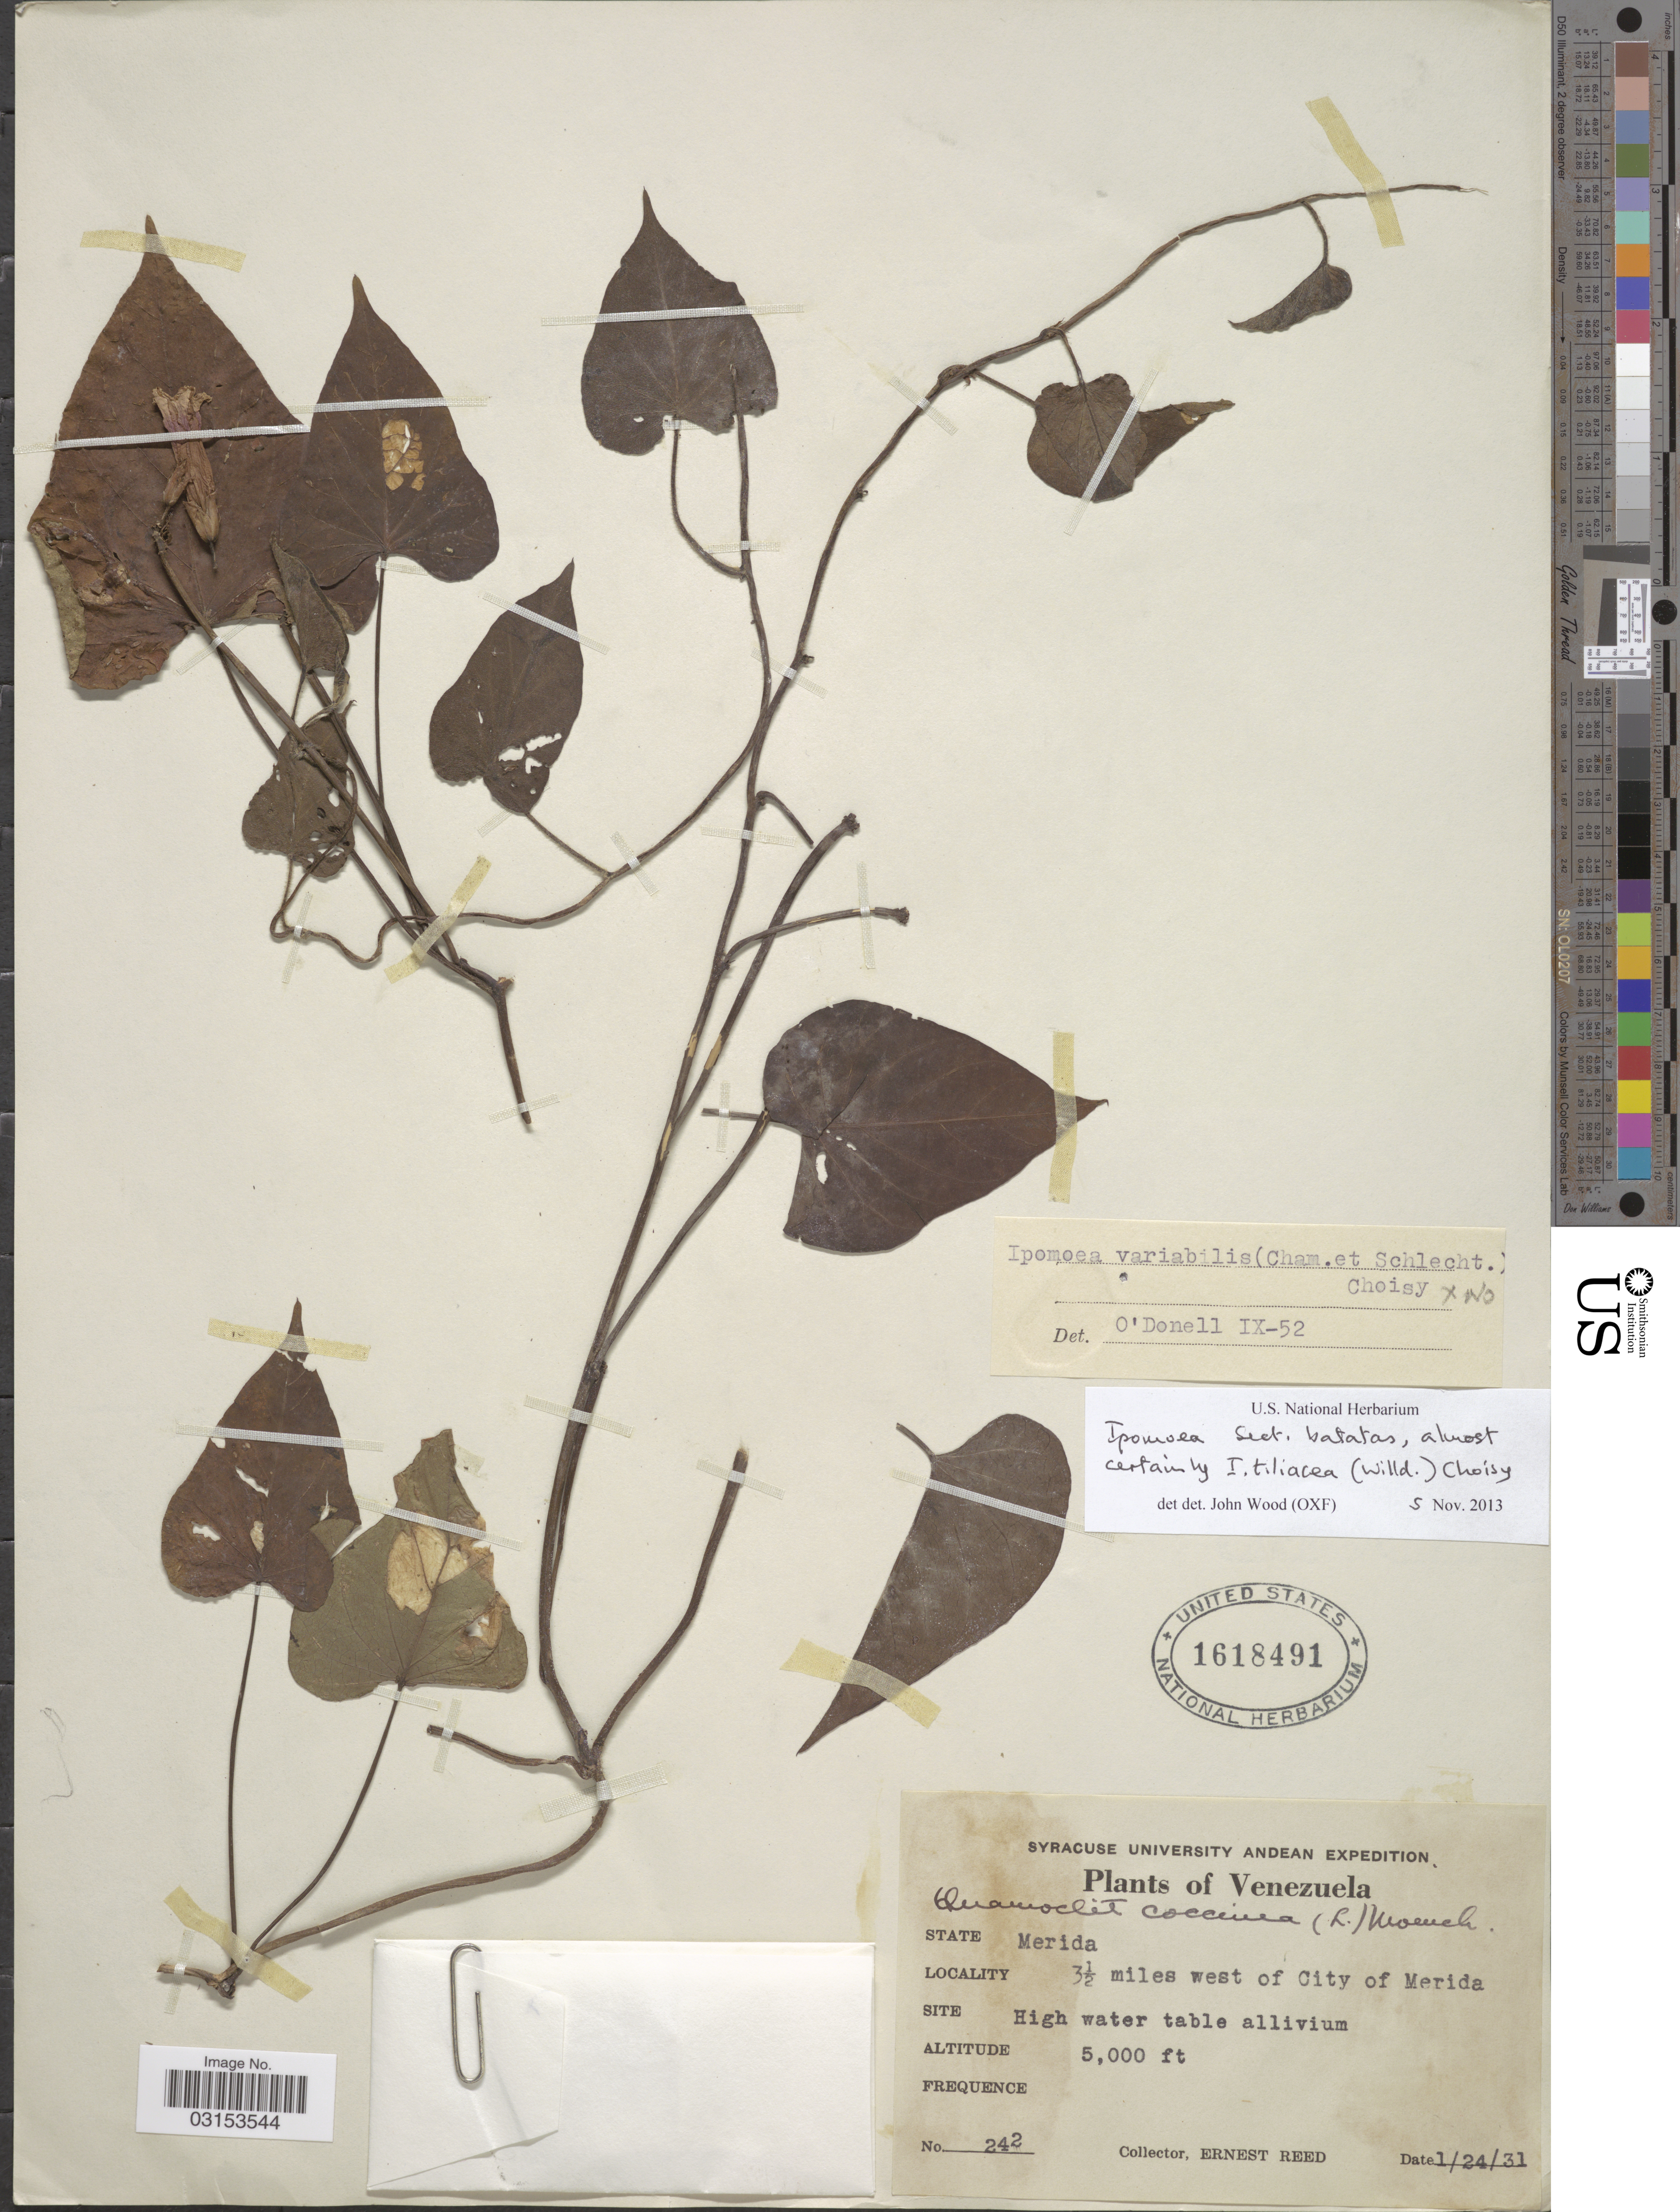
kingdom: Plantae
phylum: Tracheophyta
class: Magnoliopsida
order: Solanales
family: Convolvulaceae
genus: Ipomoea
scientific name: Ipomoea tiliacea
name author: (Willd.) Choisy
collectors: E. Reed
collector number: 242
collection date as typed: Transcribed d/m/y: 24/1/31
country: Venezuela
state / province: Mérida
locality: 3½ miles west of City of Merida. Site High water table allivium.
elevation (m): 1524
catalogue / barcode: US 1618491